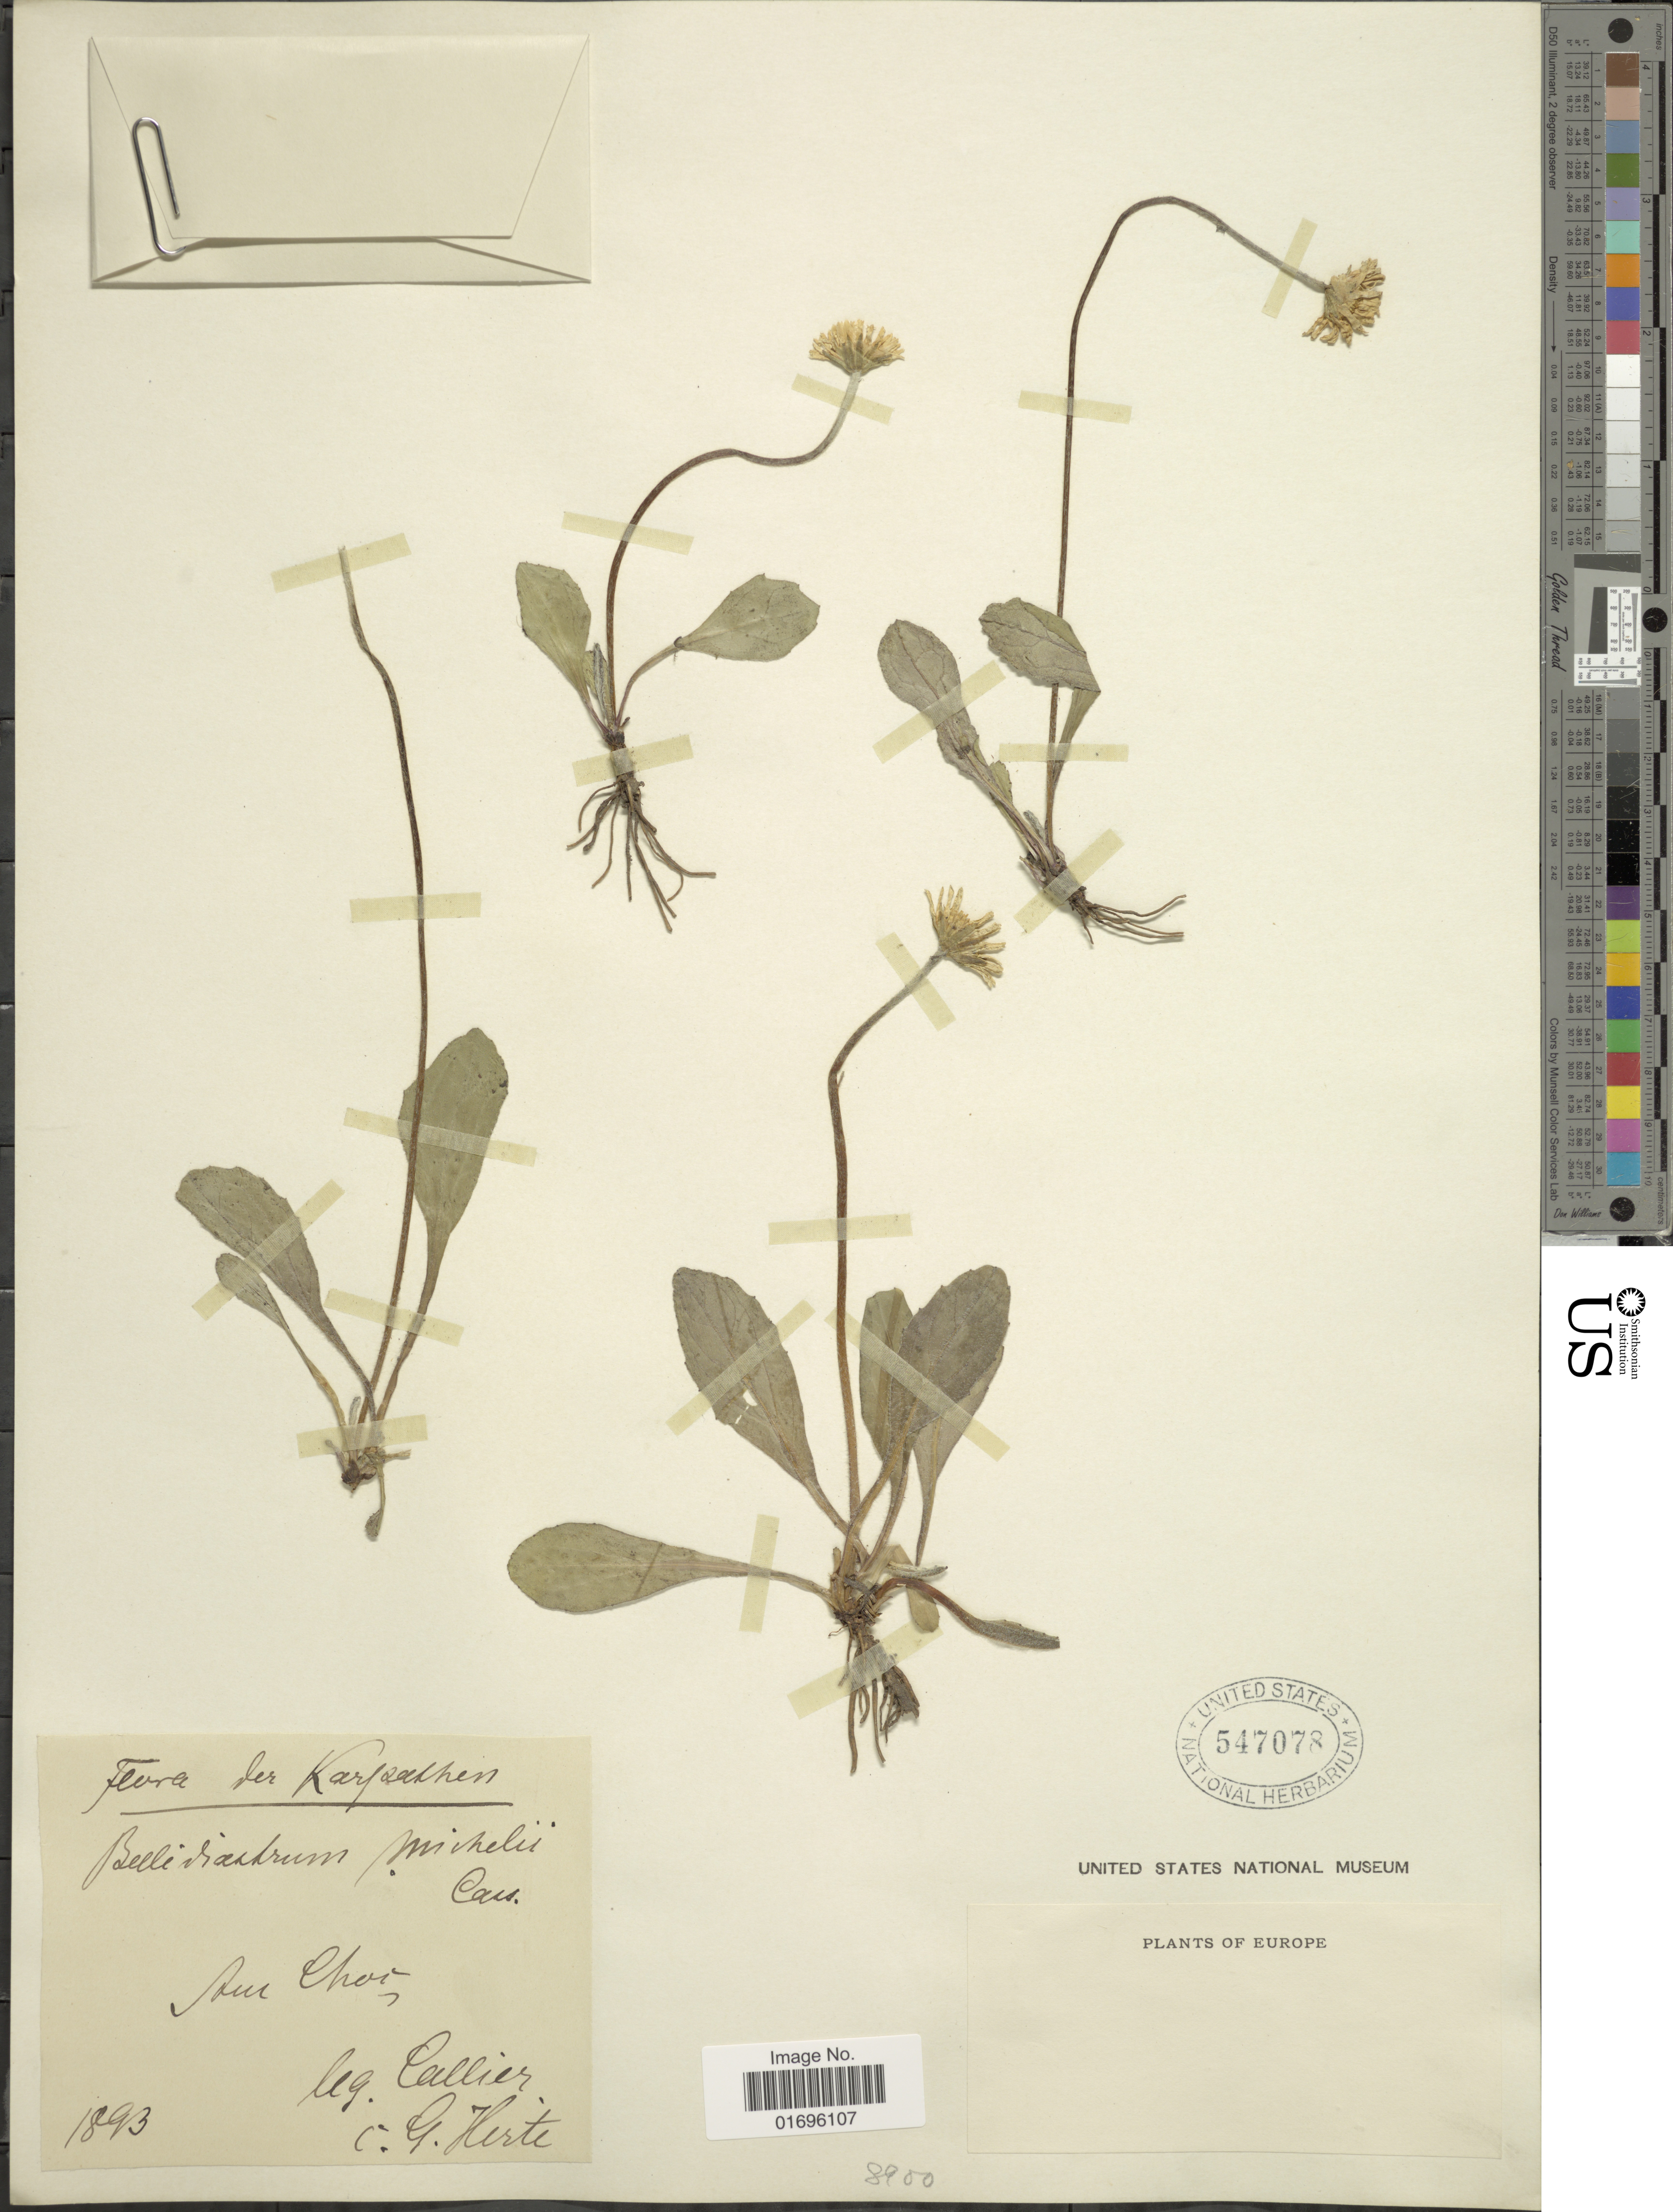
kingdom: Plantae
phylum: Tracheophyta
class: Magnoliopsida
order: Asterales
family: Asteraceae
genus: Aster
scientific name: Aster bellidiastrum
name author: (L.) Scop.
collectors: -- Callier & G. Herte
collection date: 1893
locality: Karfzathen, Am Chor [interpreted]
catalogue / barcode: US 547078